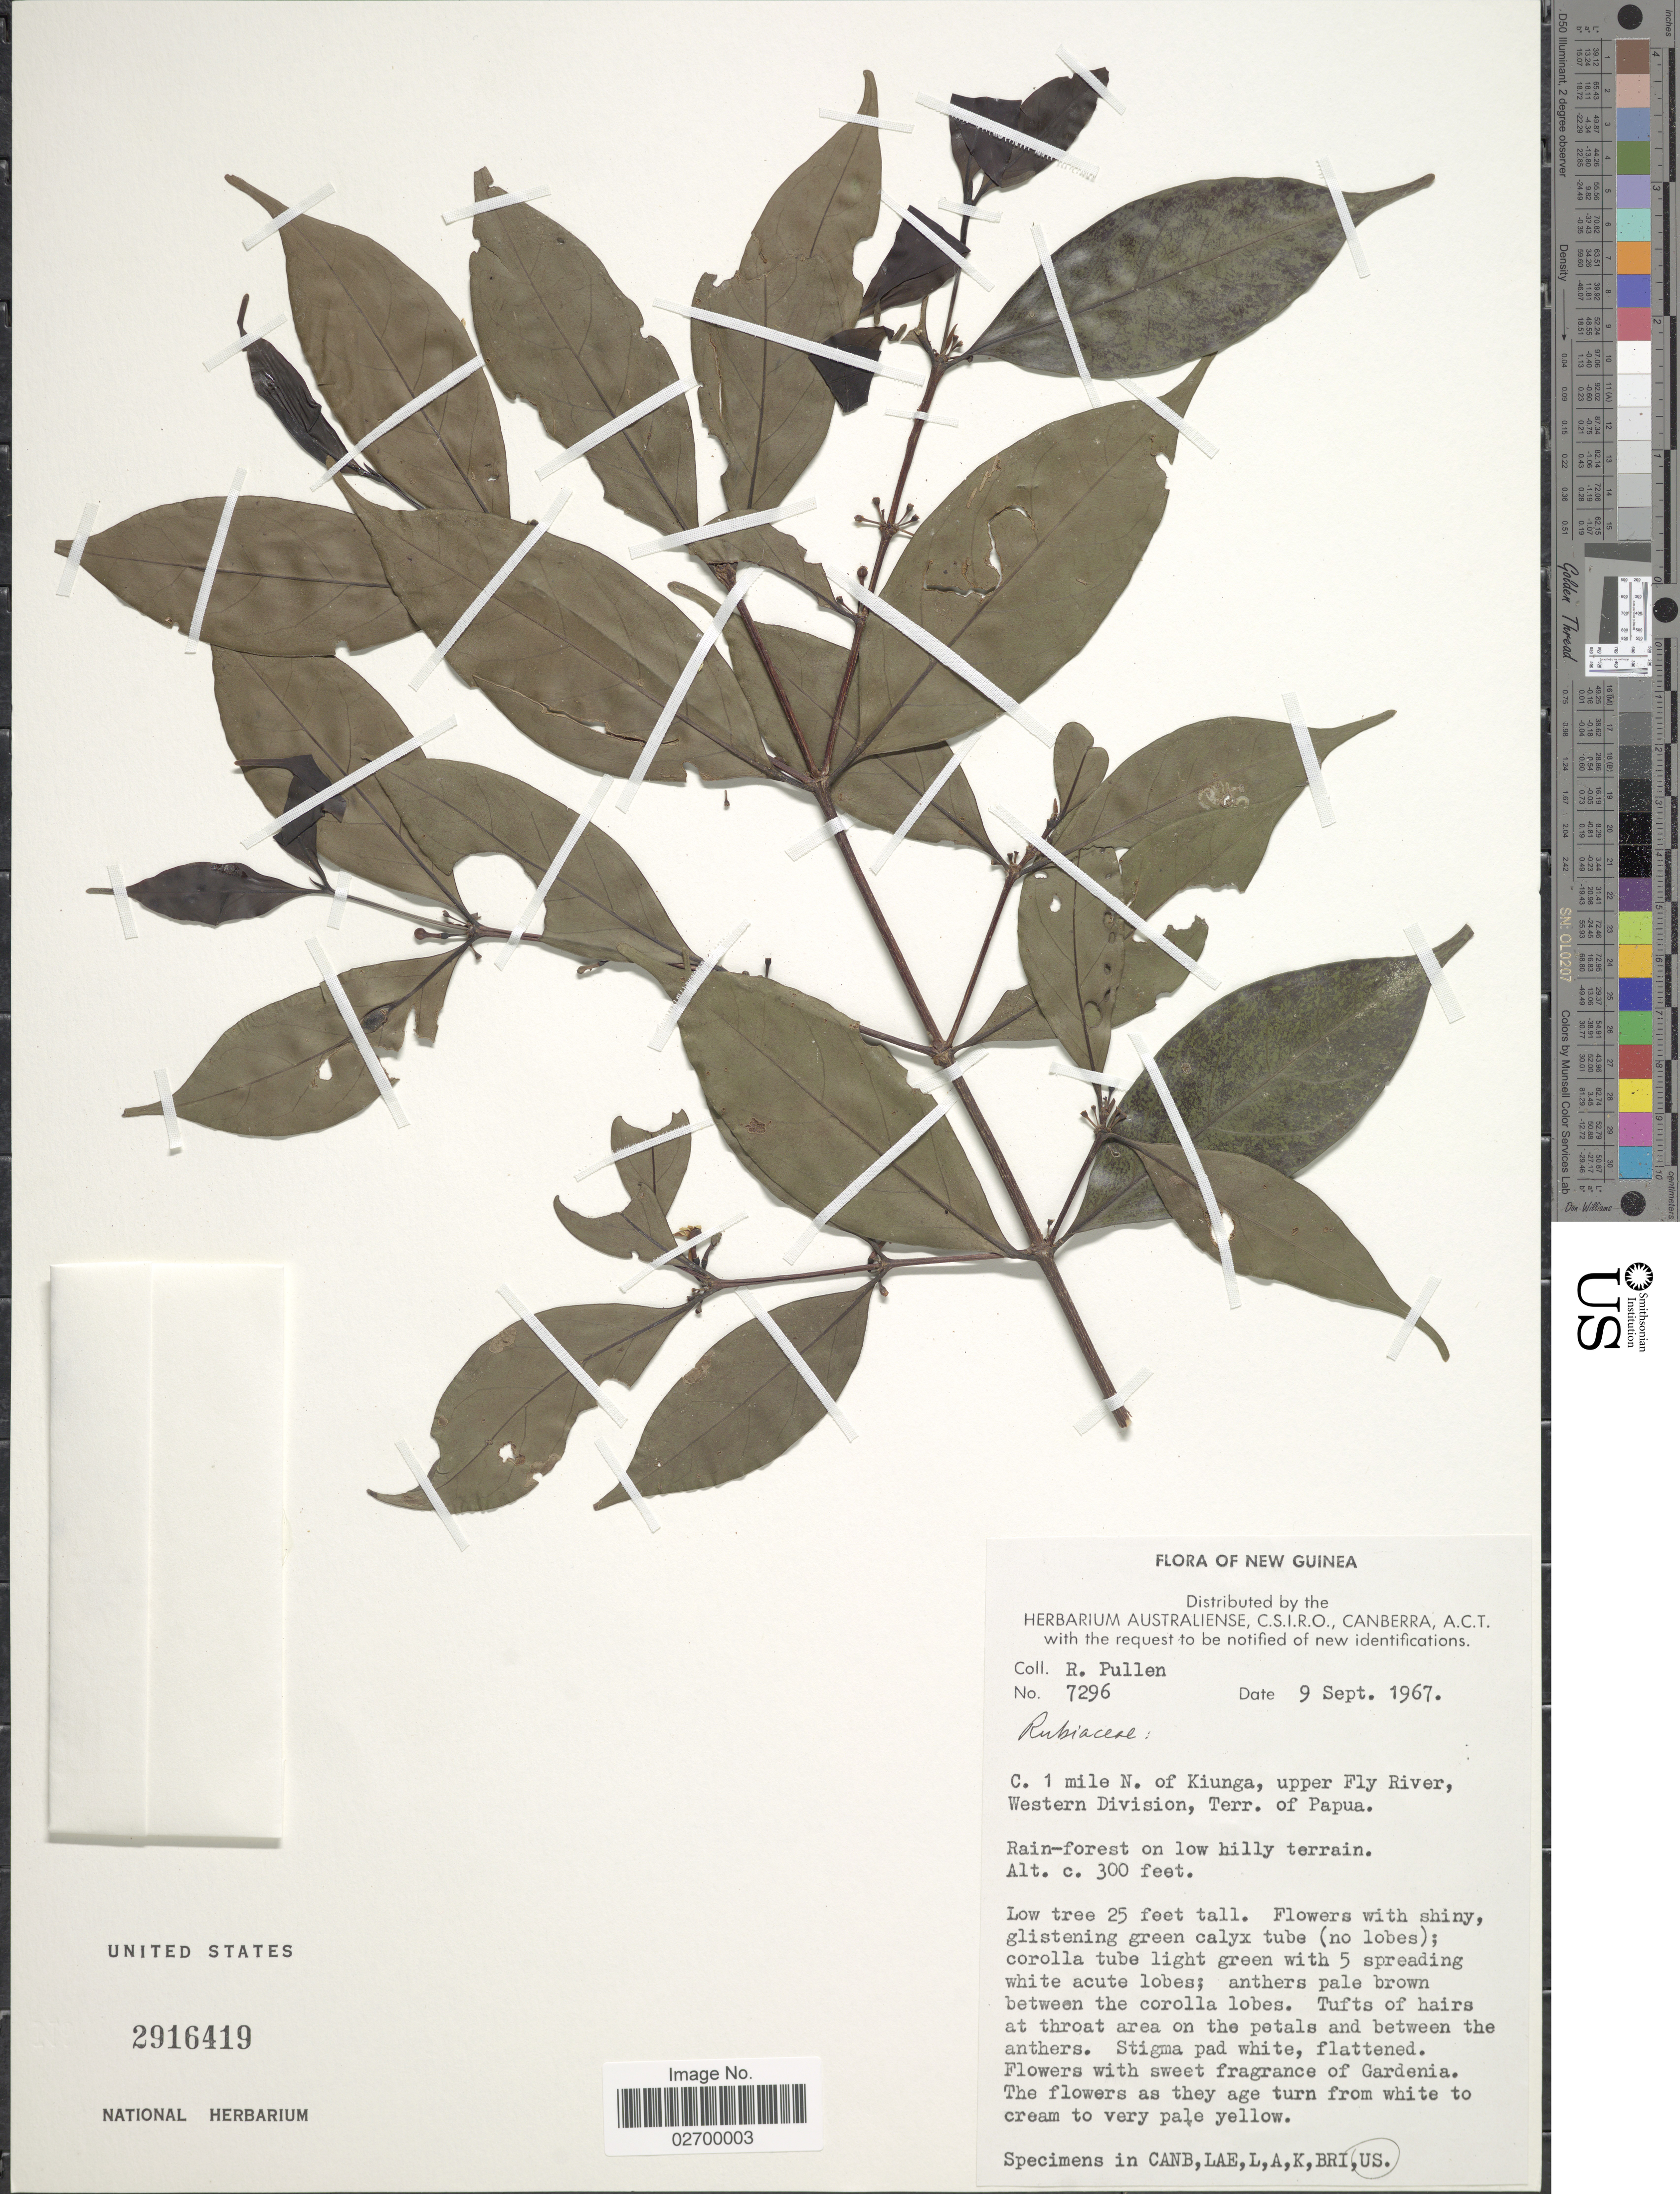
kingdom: Plantae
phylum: Tracheophyta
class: Magnoliopsida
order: Gentianales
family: Rubiaceae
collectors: R. Pullen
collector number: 7296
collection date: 1967-09-09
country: Papua New Guinea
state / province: Manus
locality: New Guinea. c. 1 mile N. of Kiunga, upper Fly River, Western Division, Terr. of Papua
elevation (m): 91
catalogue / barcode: US 2916419